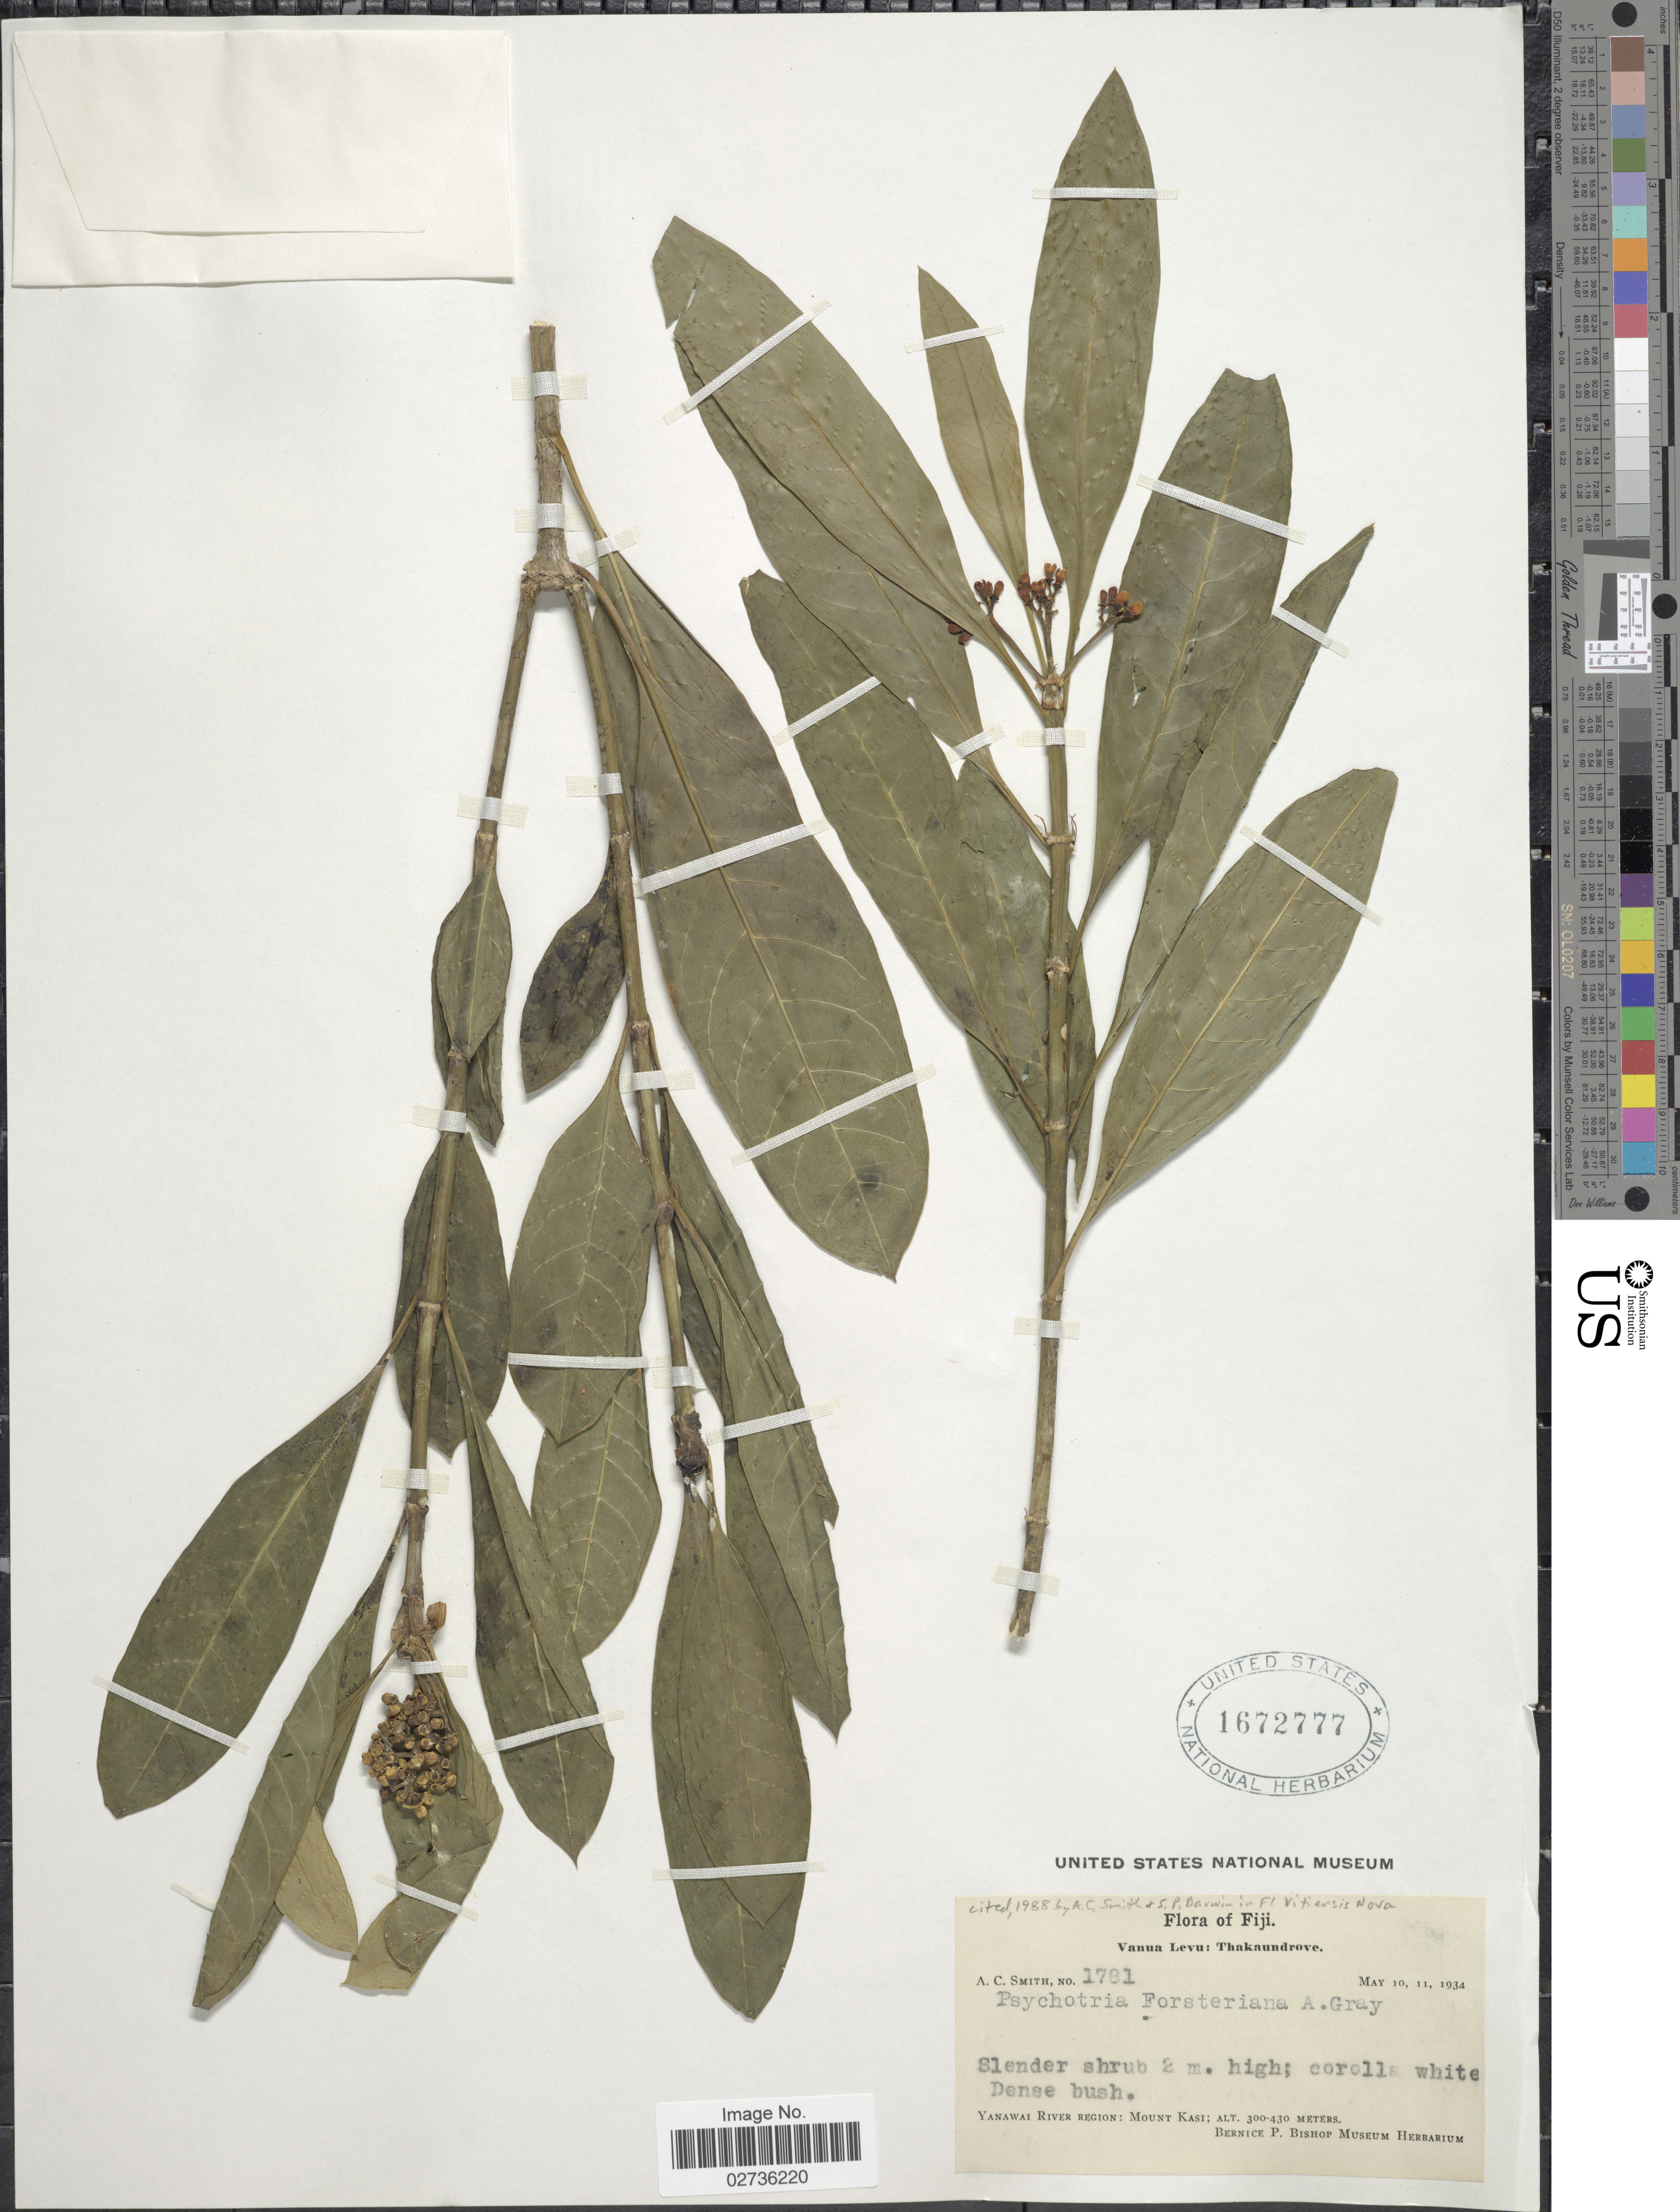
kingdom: Plantae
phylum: Tracheophyta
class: Magnoliopsida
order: Gentianales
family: Rubiaceae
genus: Psychotria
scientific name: Psychotria forsteriana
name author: A. Gray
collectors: A. C. Smith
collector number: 1781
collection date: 1934-05-10/1934-05-11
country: Fiji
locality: Vanua Levu: Thakaundrove. Yanawai River Region: Mount Kasi.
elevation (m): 300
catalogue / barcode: US 1672777